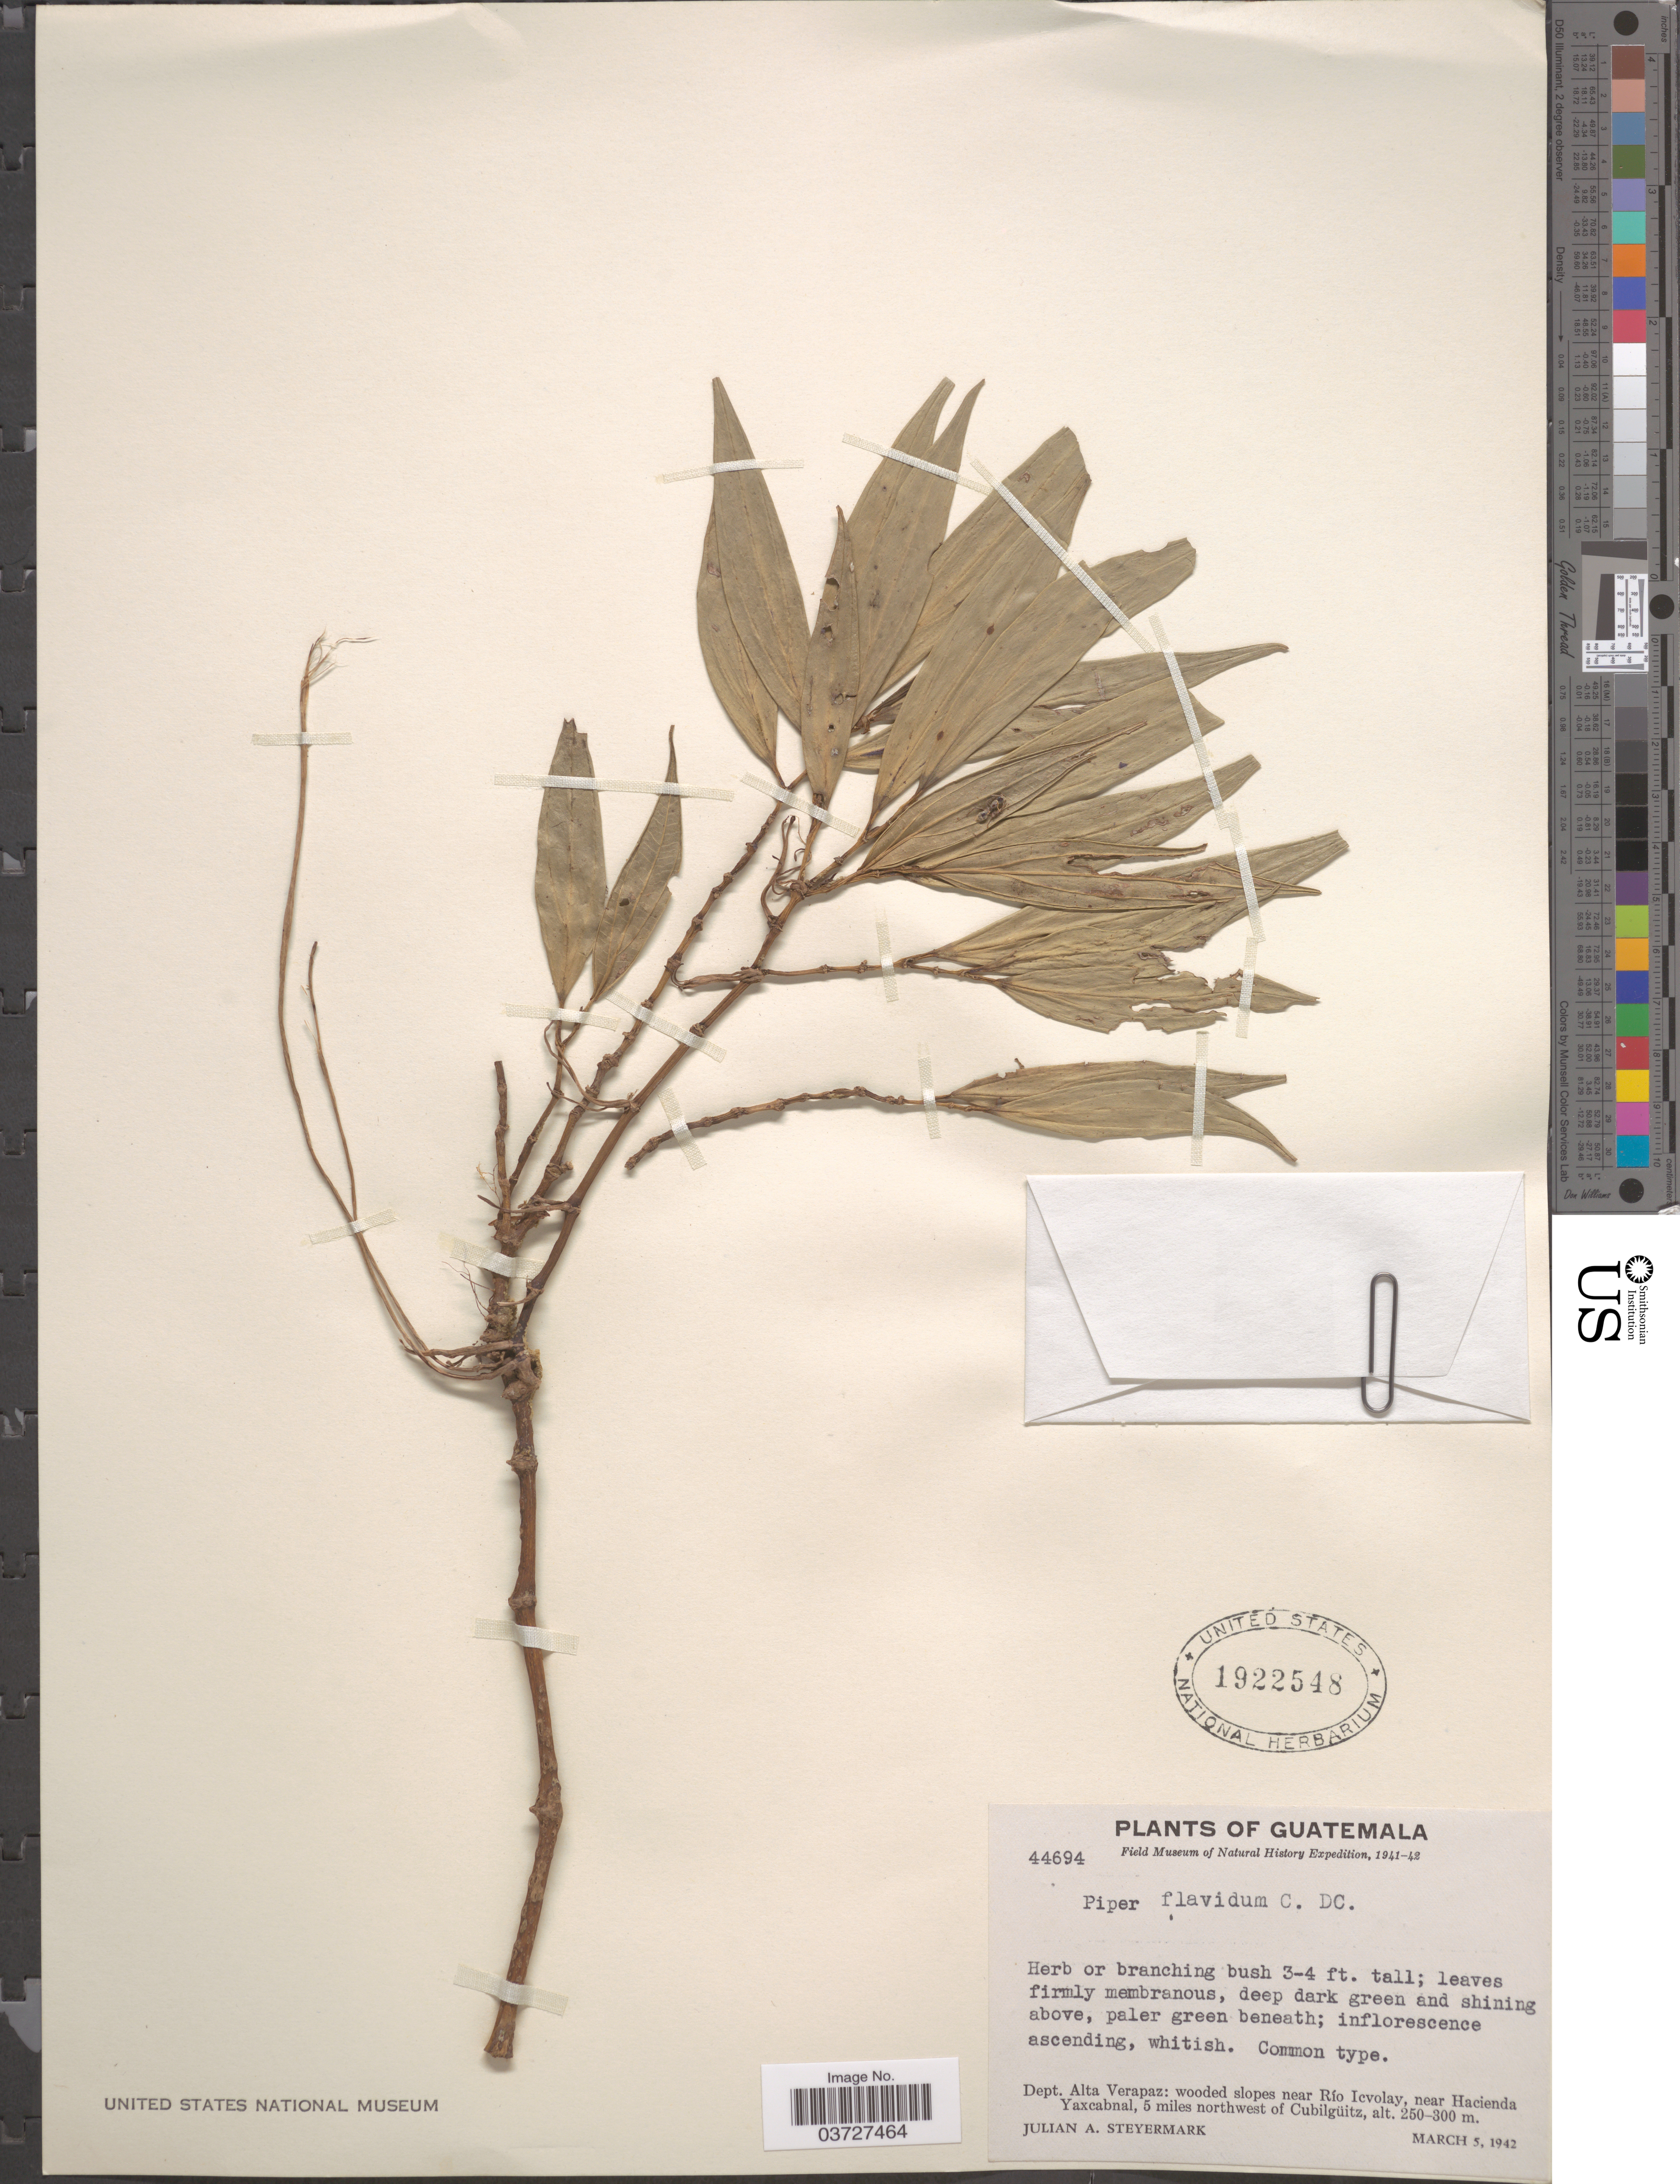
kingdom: Plantae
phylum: Tracheophyta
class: Magnoliopsida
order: Piperales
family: Piperaceae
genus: Piper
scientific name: Piper flavidum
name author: C. DC. in Donn. Sm.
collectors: J. Steyermark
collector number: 44694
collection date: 1942-03-05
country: Guatemala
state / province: Alta Verapaz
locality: Dept. Alta Verapaz: wooded slopes near Río Icvolay, near Hacienda Yaxcabnal, 5 miles northwest of Cubilgüitz.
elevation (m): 250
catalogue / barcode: US 1922548